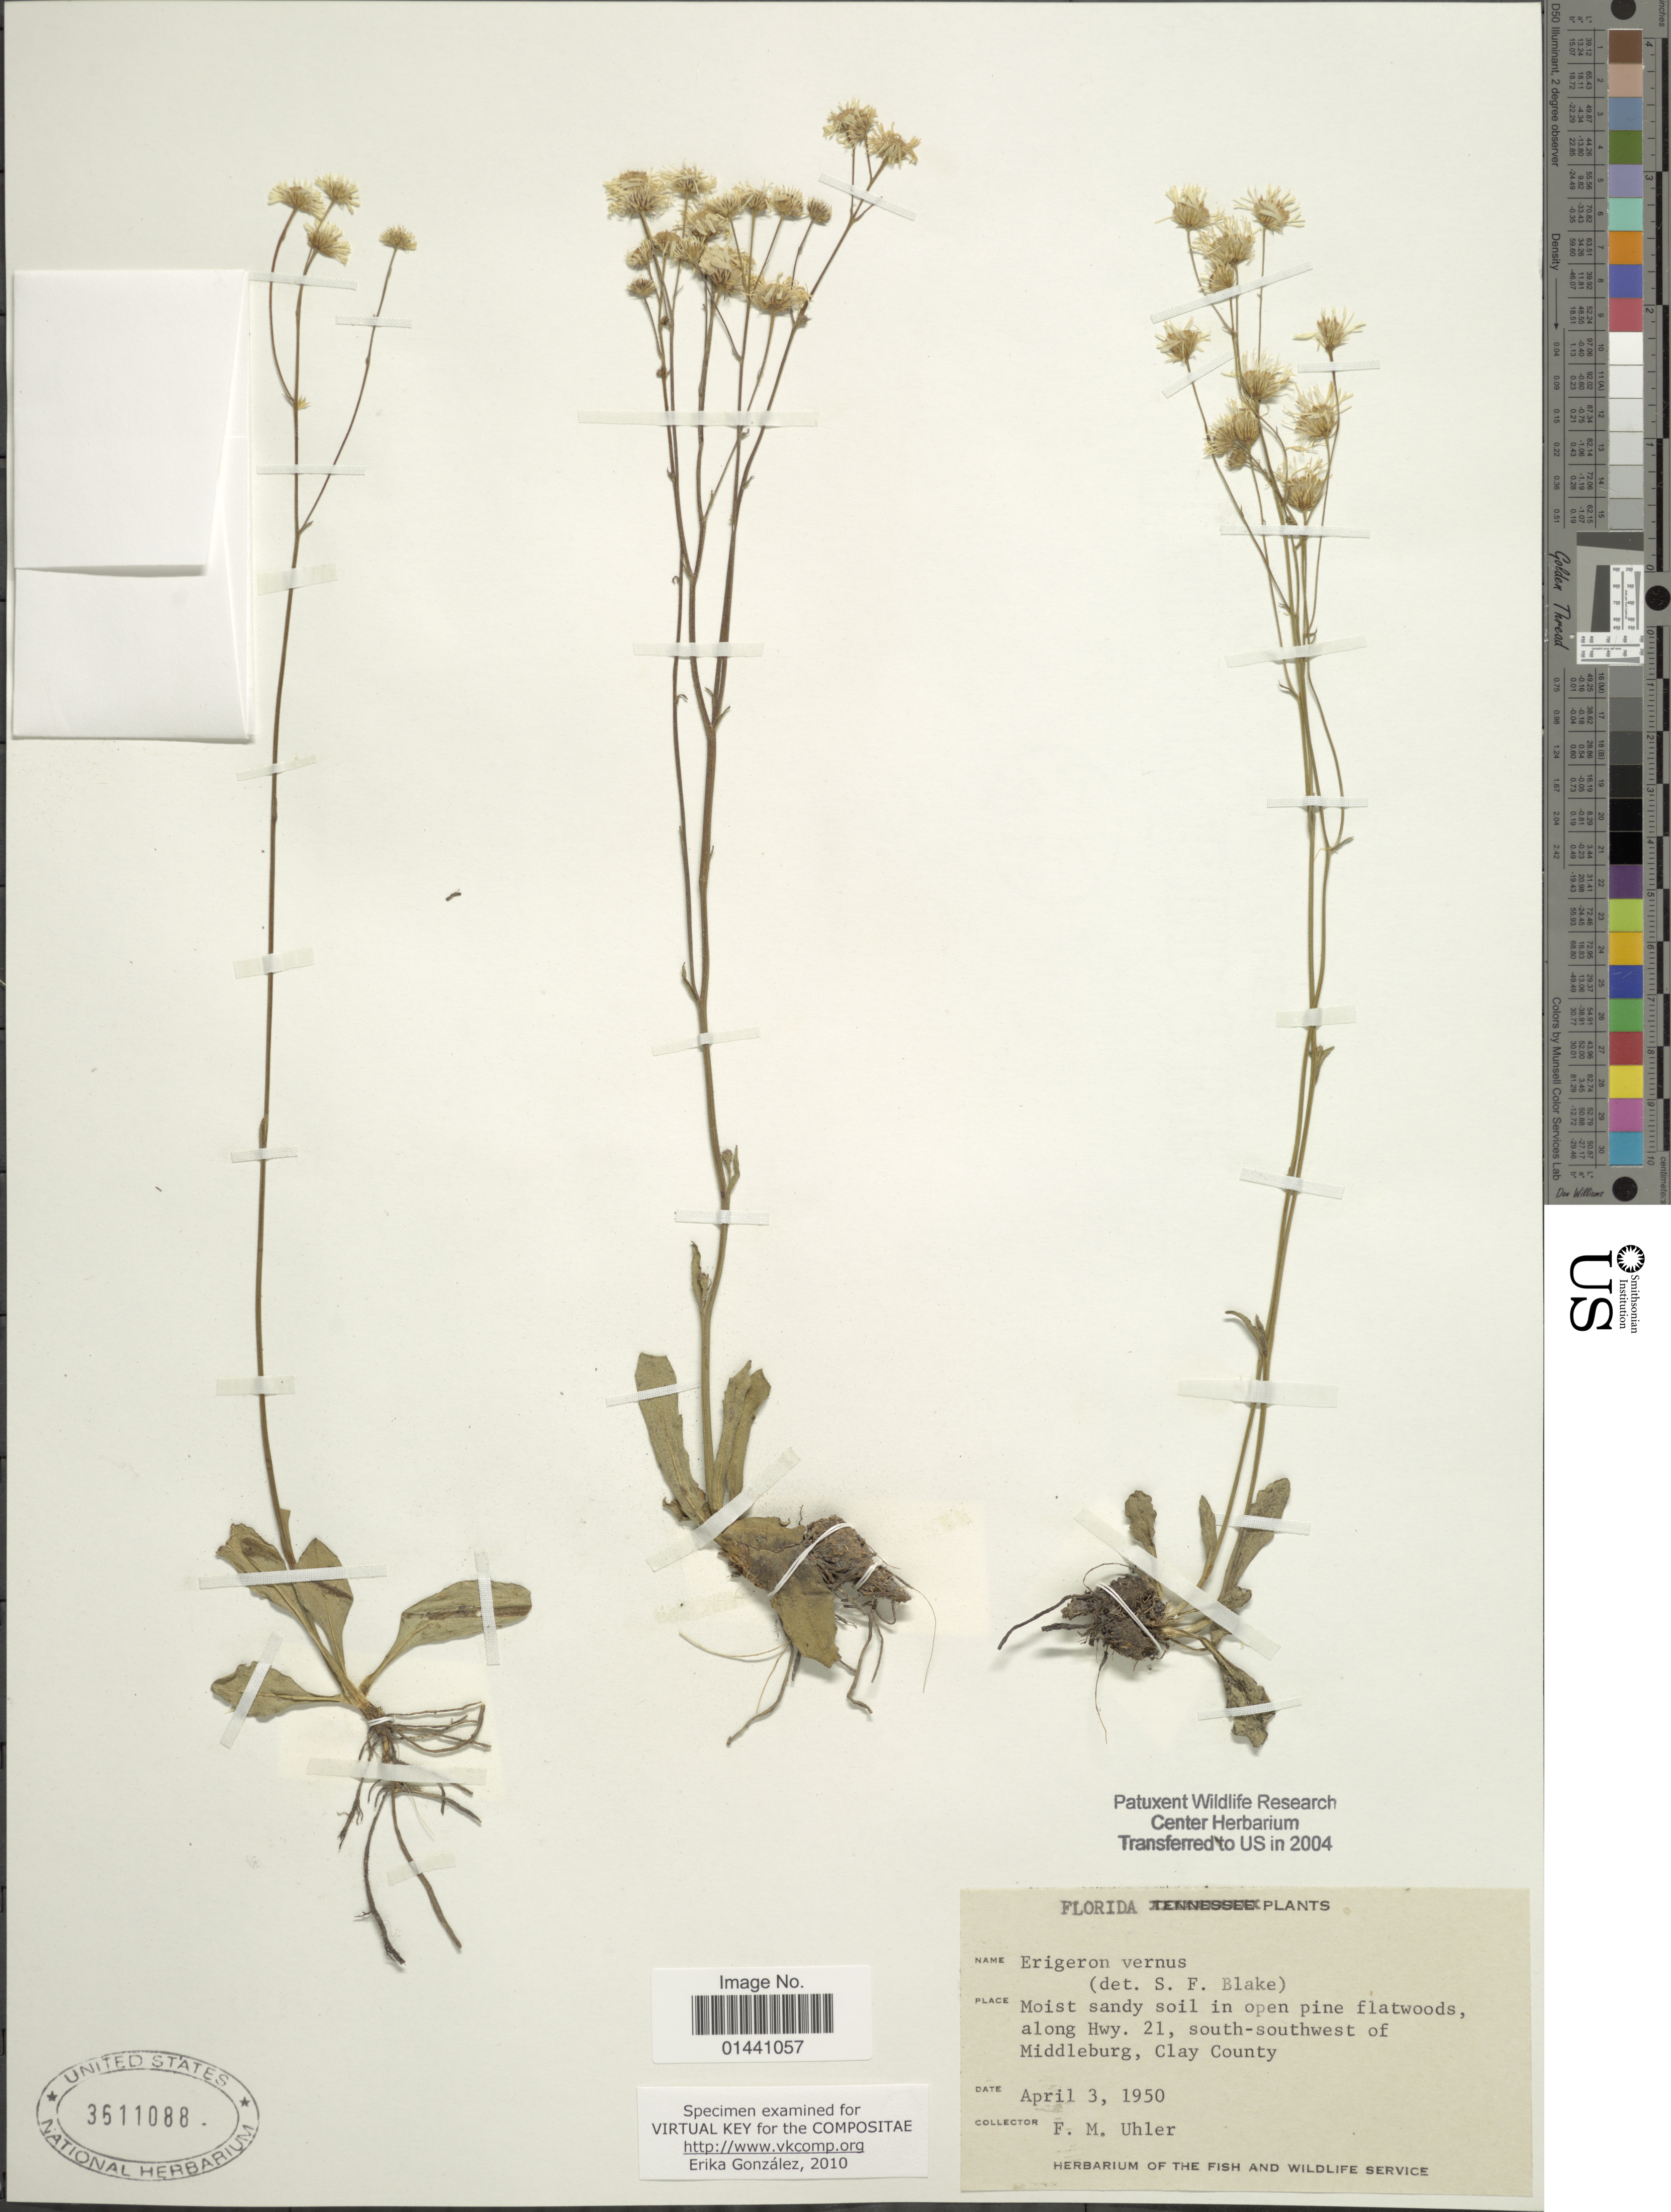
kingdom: Plantae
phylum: Tracheophyta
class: Magnoliopsida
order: Asterales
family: Asteraceae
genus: Erigeron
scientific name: Erigeron vernus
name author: (L.) Torr. & A. Gray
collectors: F. M. Uhler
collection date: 1950-04-03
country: United States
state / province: Florida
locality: Moist sandy soil in open pine flatwoods, along Hwy. 21, south-southewest of Middleburg, Clay County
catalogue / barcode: US 3611088